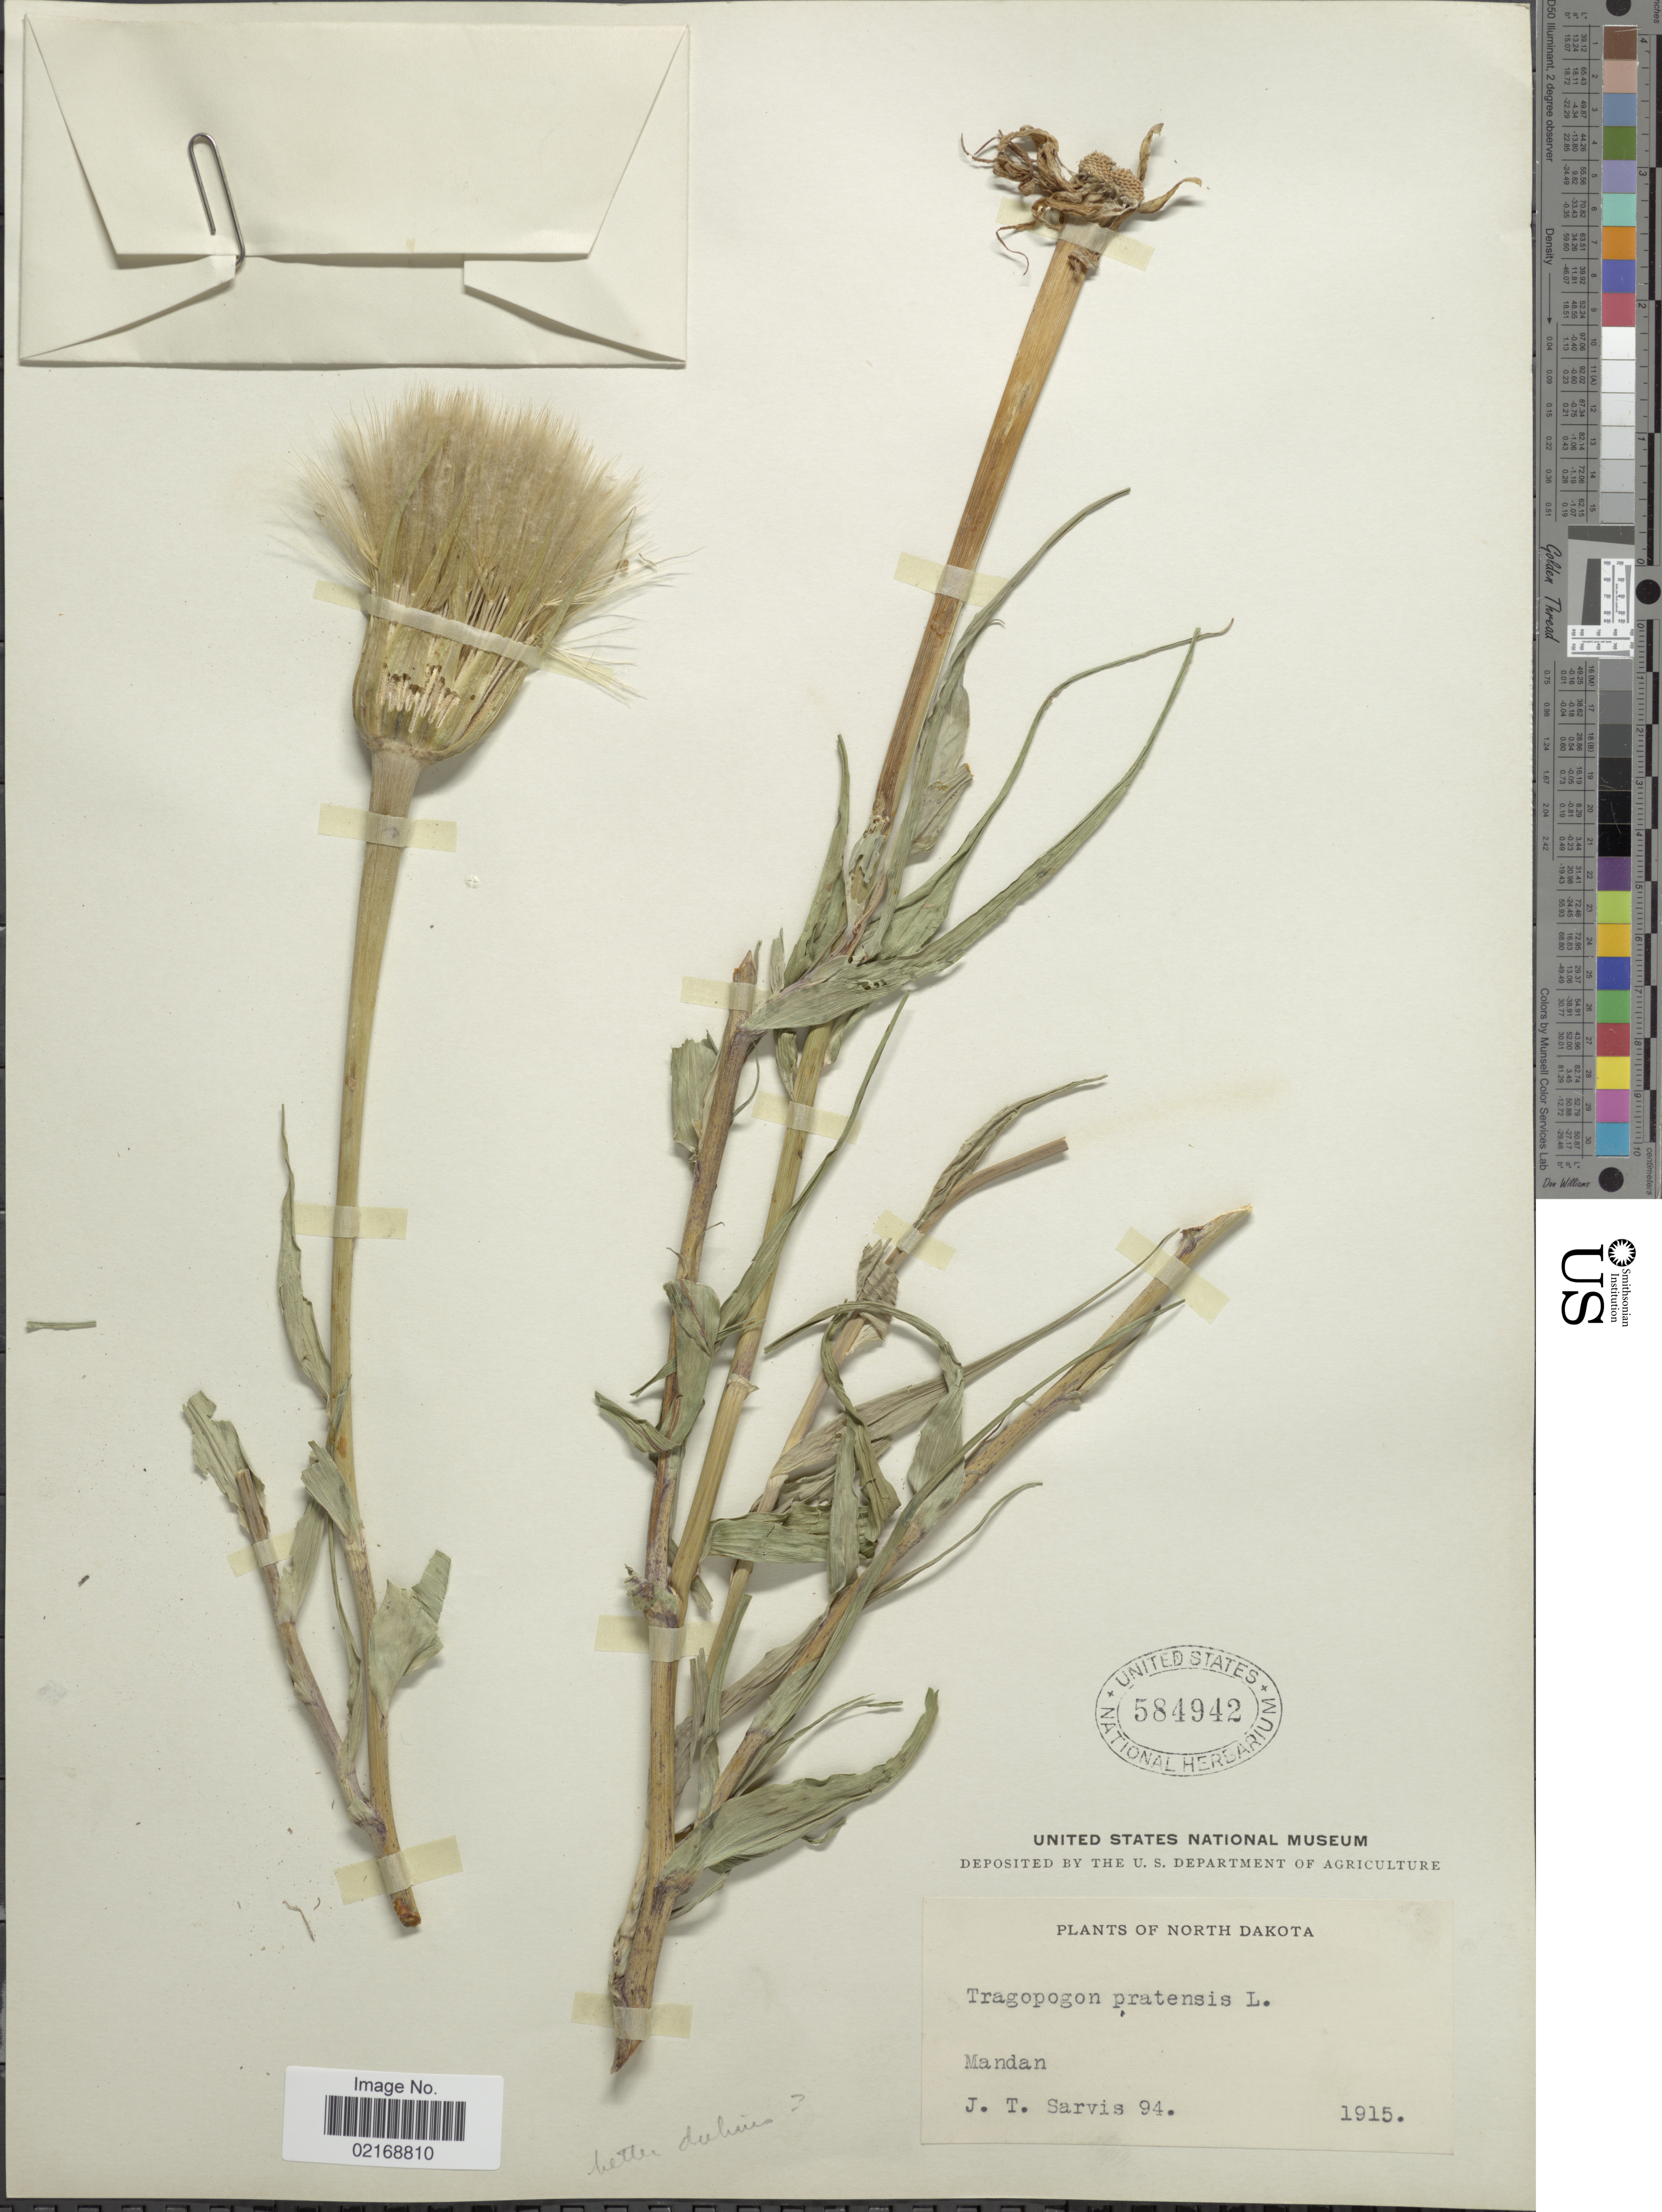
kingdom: Plantae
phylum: Tracheophyta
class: Magnoliopsida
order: Asterales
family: Asteraceae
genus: Tragopogon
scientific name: Tragopogon dubius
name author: Scop.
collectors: J. Sarvis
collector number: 94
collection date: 1915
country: United States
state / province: North Dakota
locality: Mandan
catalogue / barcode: US 584942